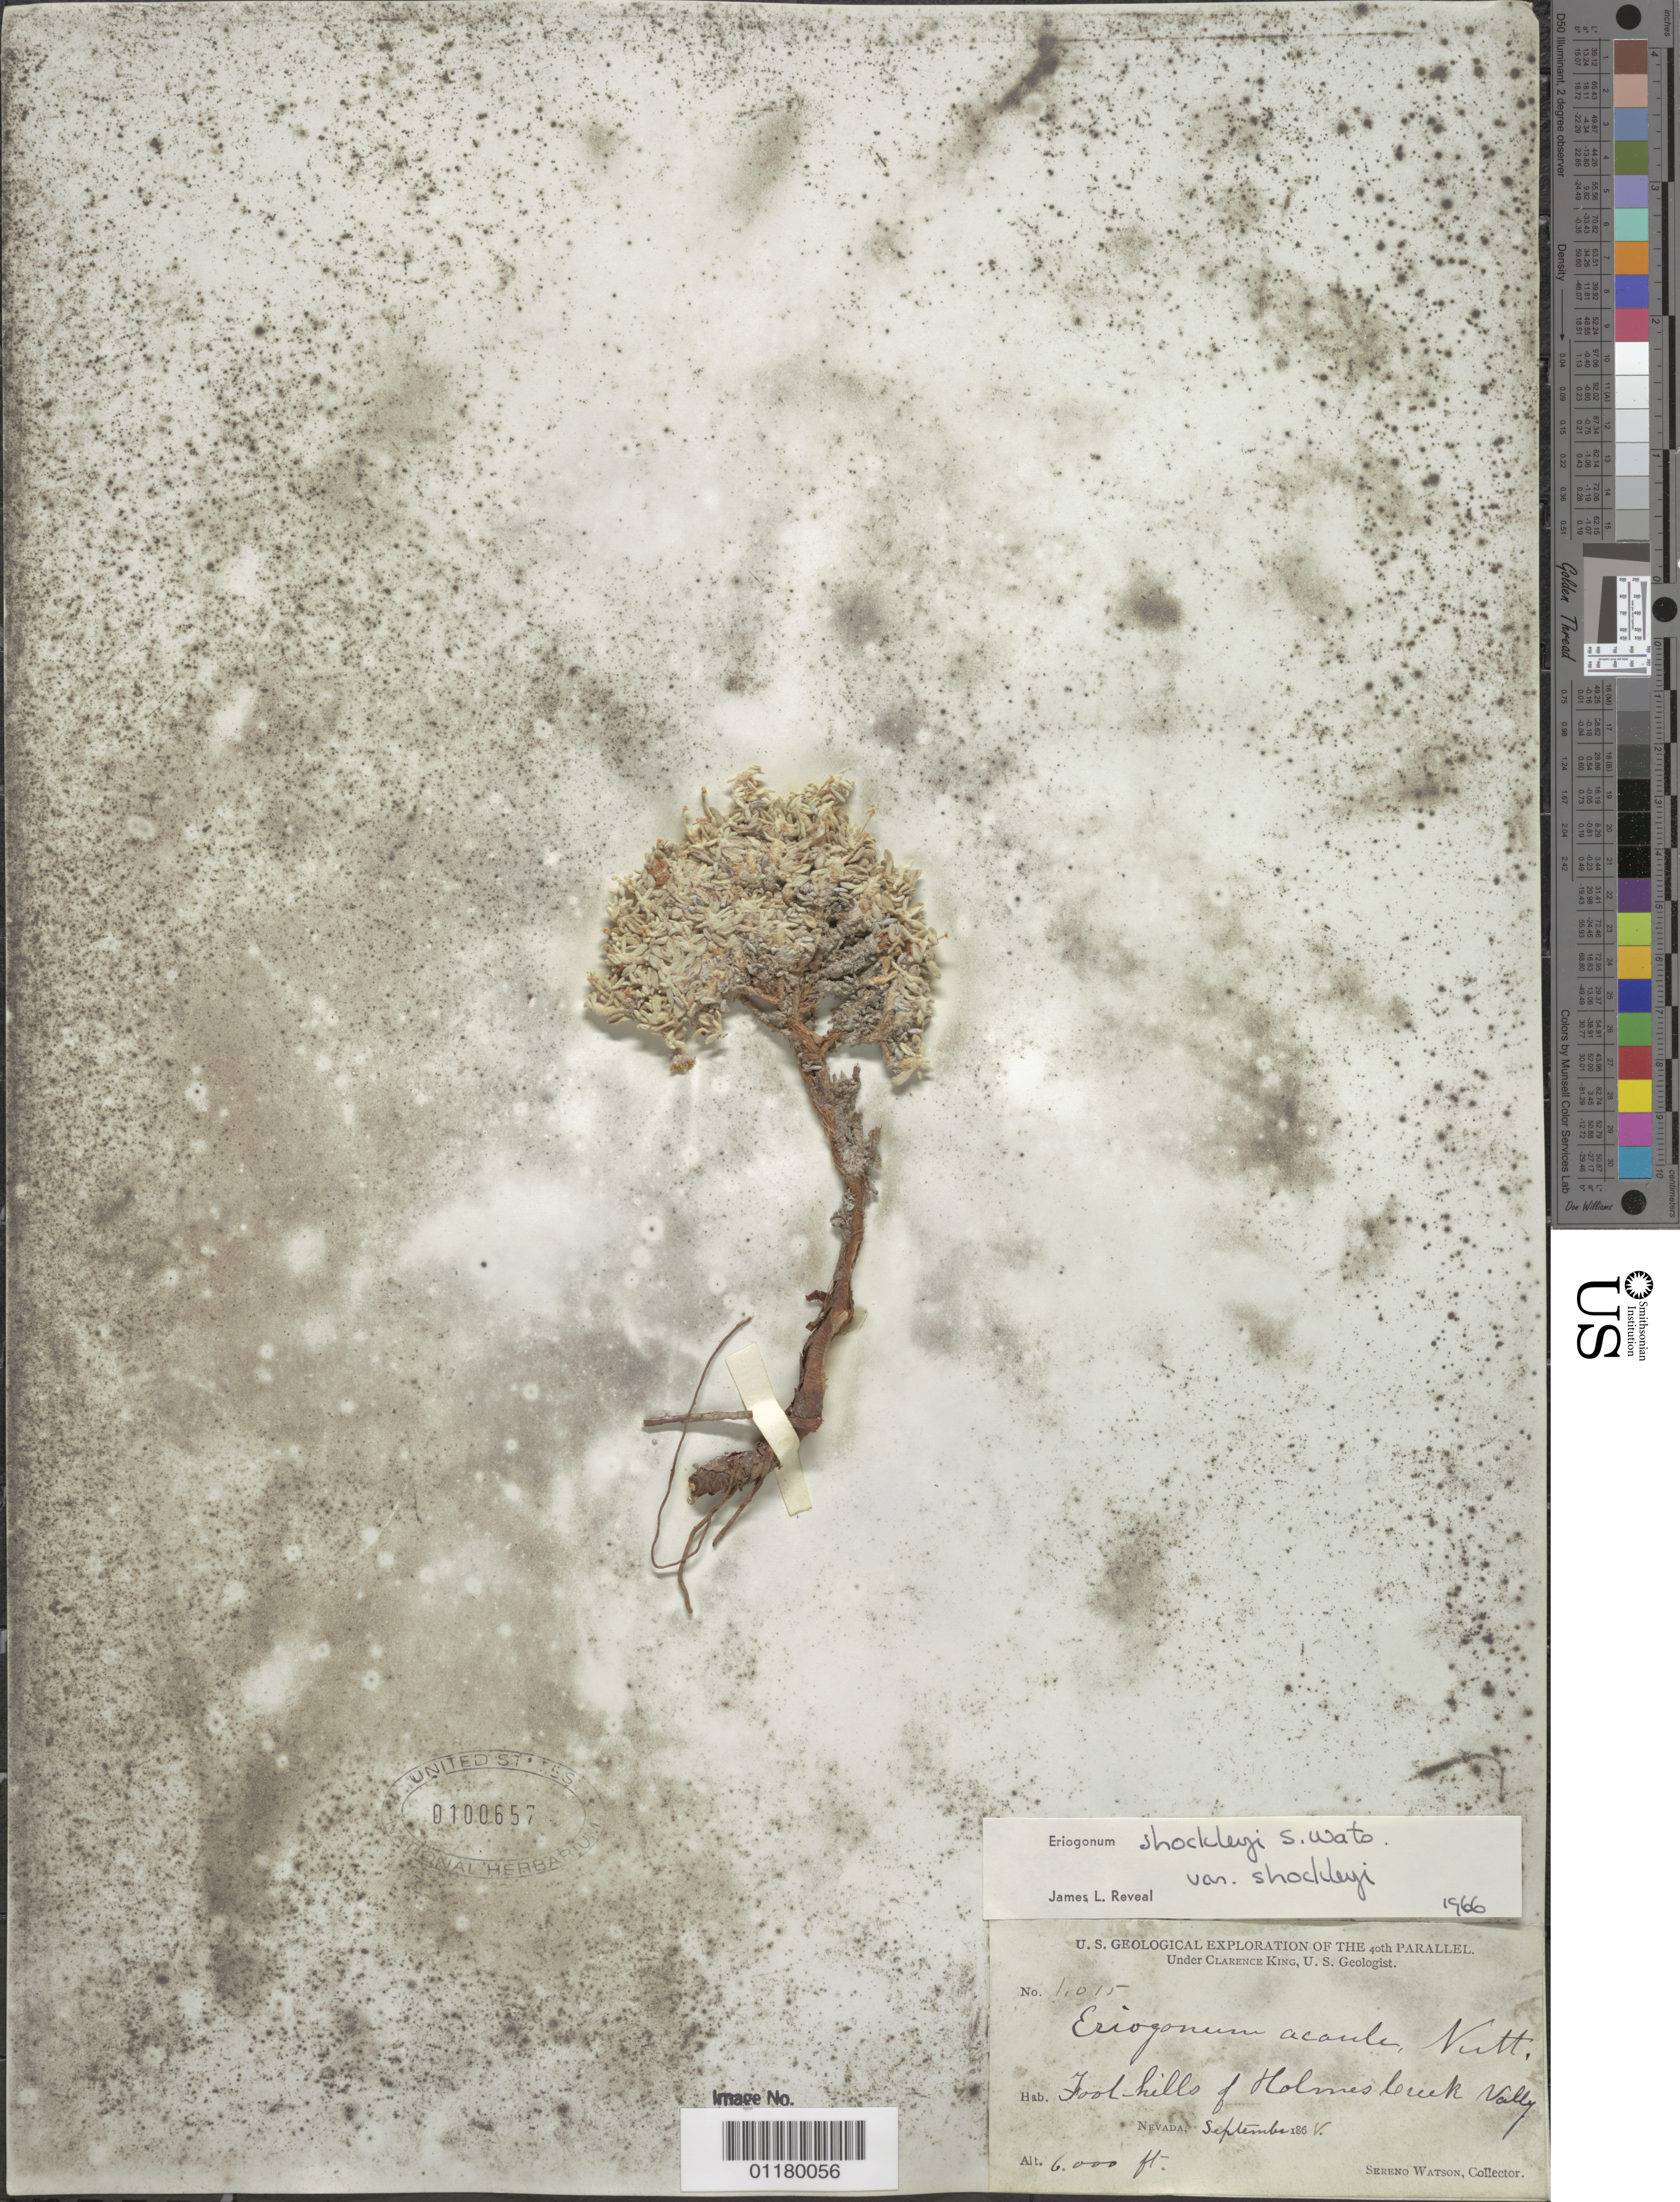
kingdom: Plantae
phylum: Tracheophyta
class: Magnoliopsida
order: Caryophyllales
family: Polygonaceae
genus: Eriogonum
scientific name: Eriogonum shockleyi var. shockleyi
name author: S. Watson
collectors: S. Watson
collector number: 1015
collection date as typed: Sep 1868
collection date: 1868-09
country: United States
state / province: Nevada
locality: Foot-hills of Holmes Creek.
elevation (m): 1829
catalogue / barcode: US 100657